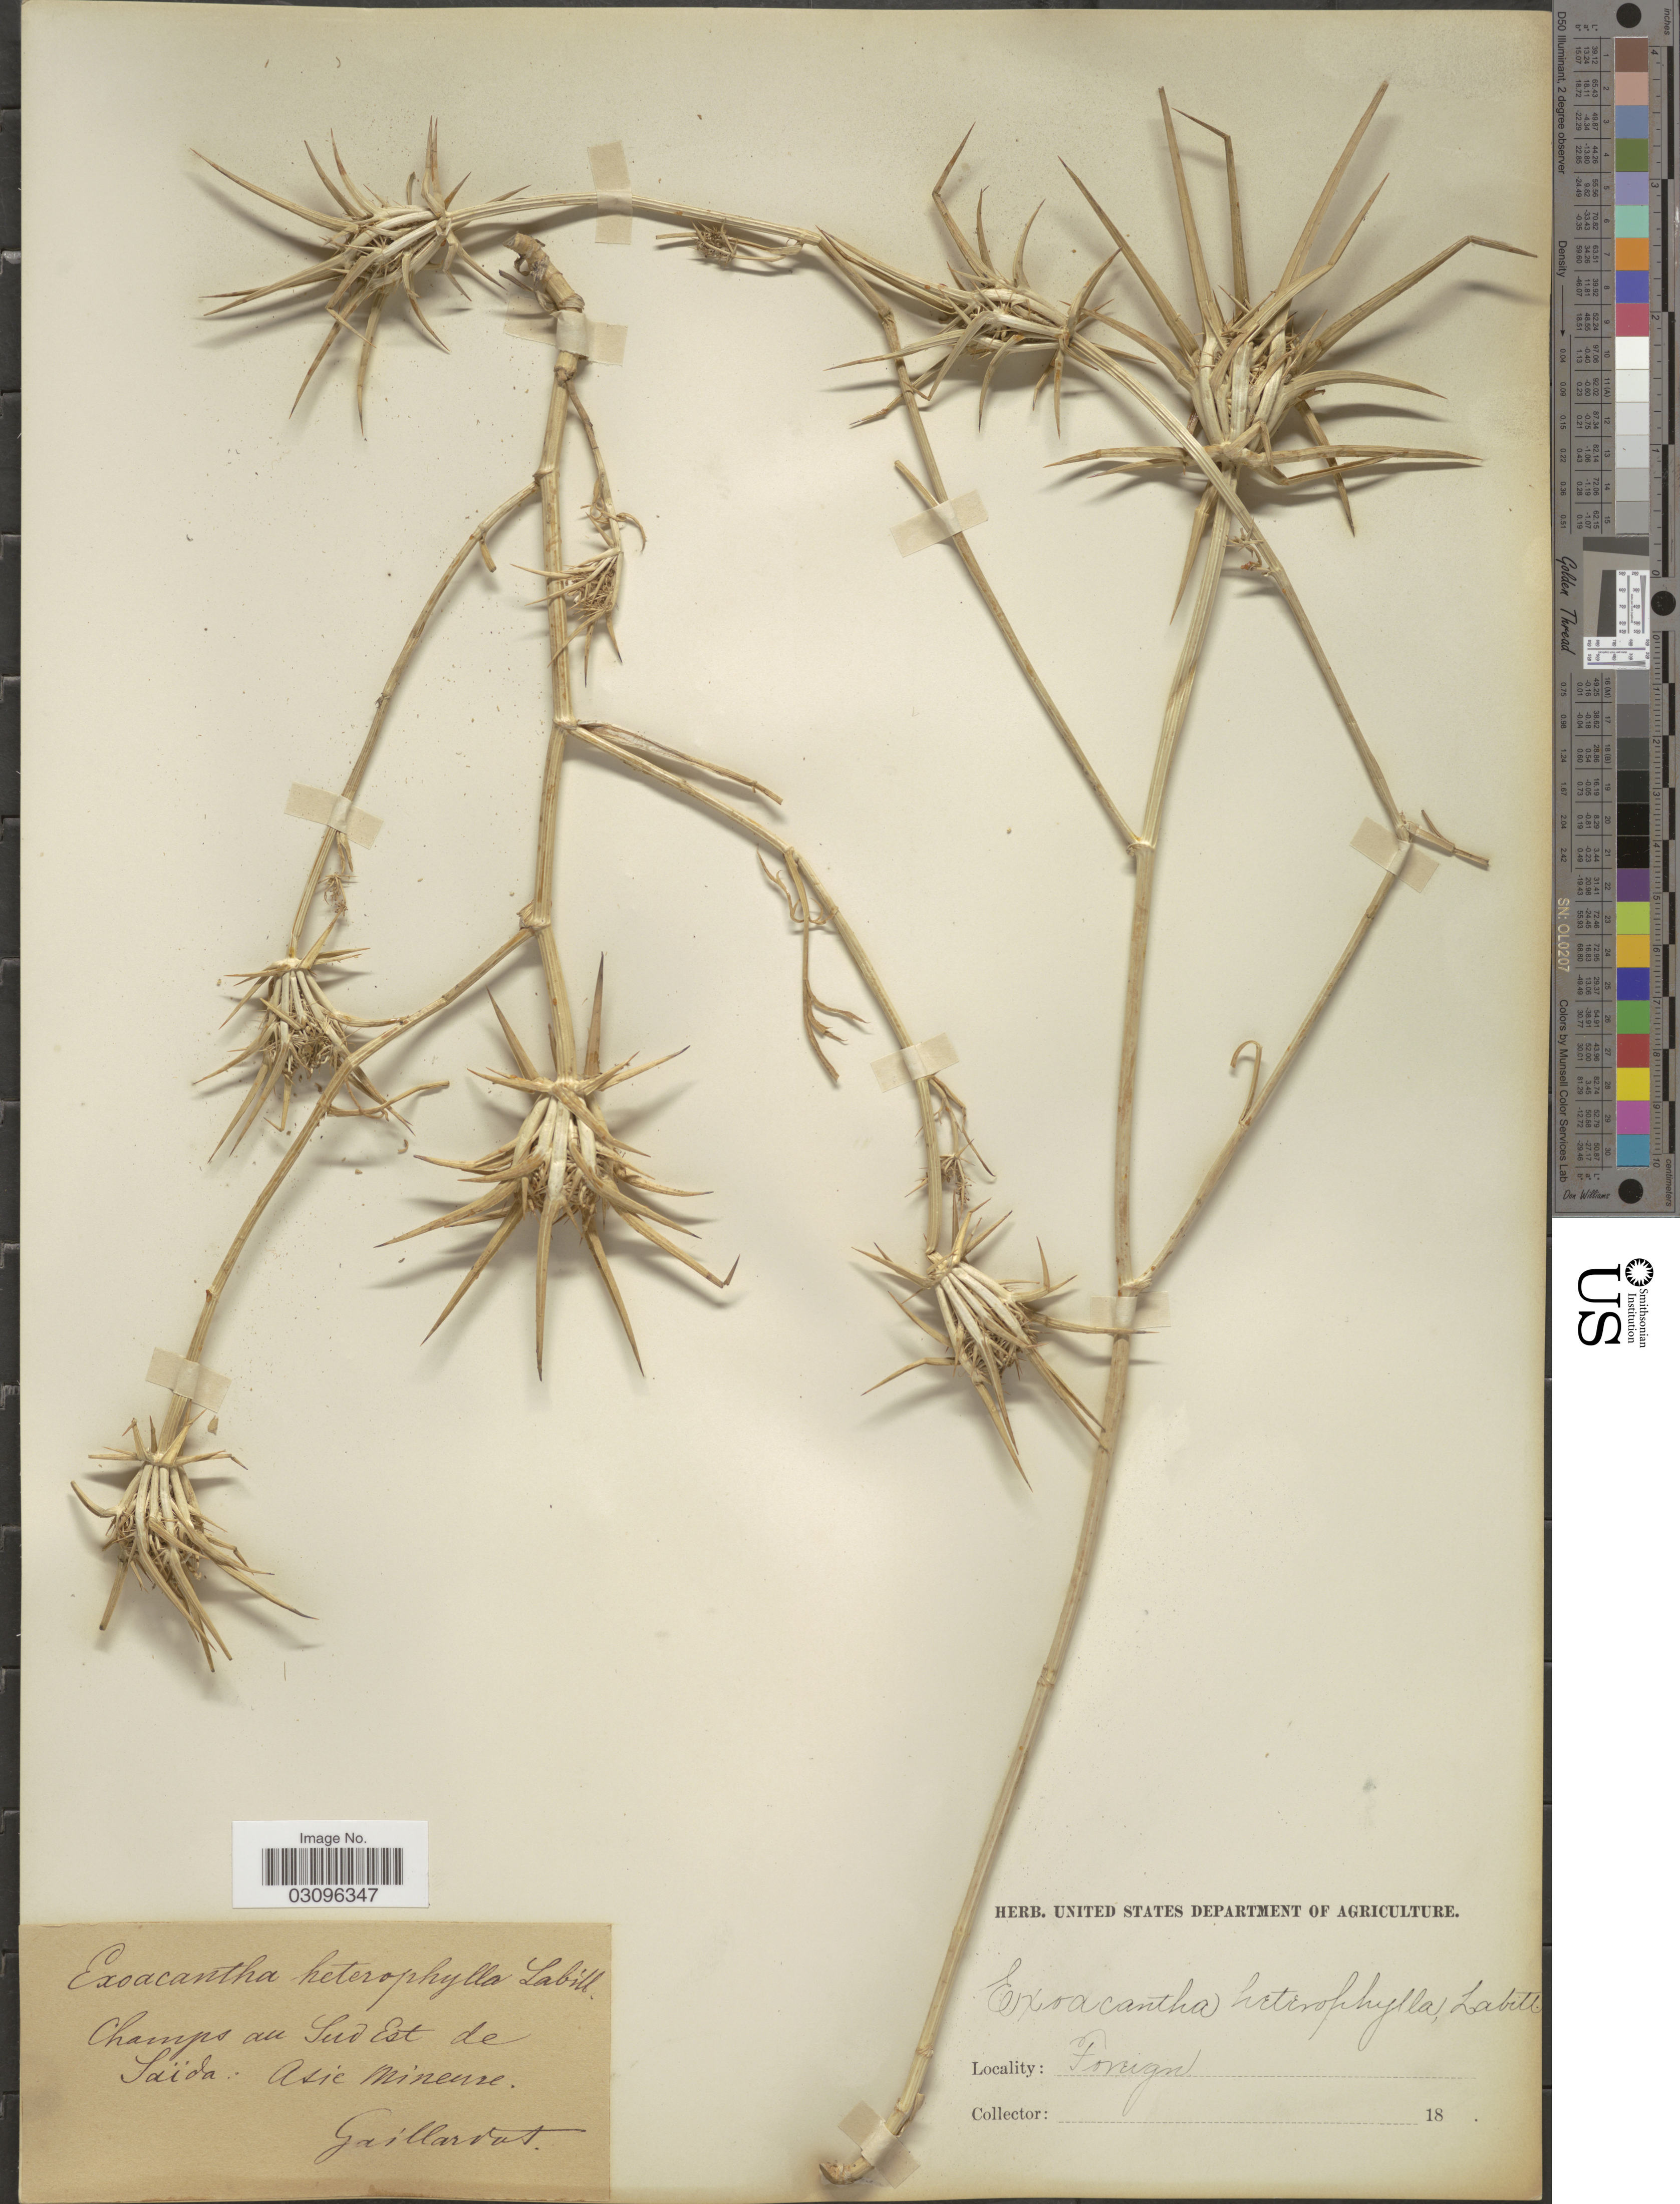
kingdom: Plantae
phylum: Tracheophyta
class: Magnoliopsida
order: Apiales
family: Apiaceae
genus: Exoacantha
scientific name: Exoacantha heterophylla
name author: Labill.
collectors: Gaillardot, --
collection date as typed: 18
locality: Foreign [unsure placement] Champs au Sud Est de Saïda: Asie Mineure.